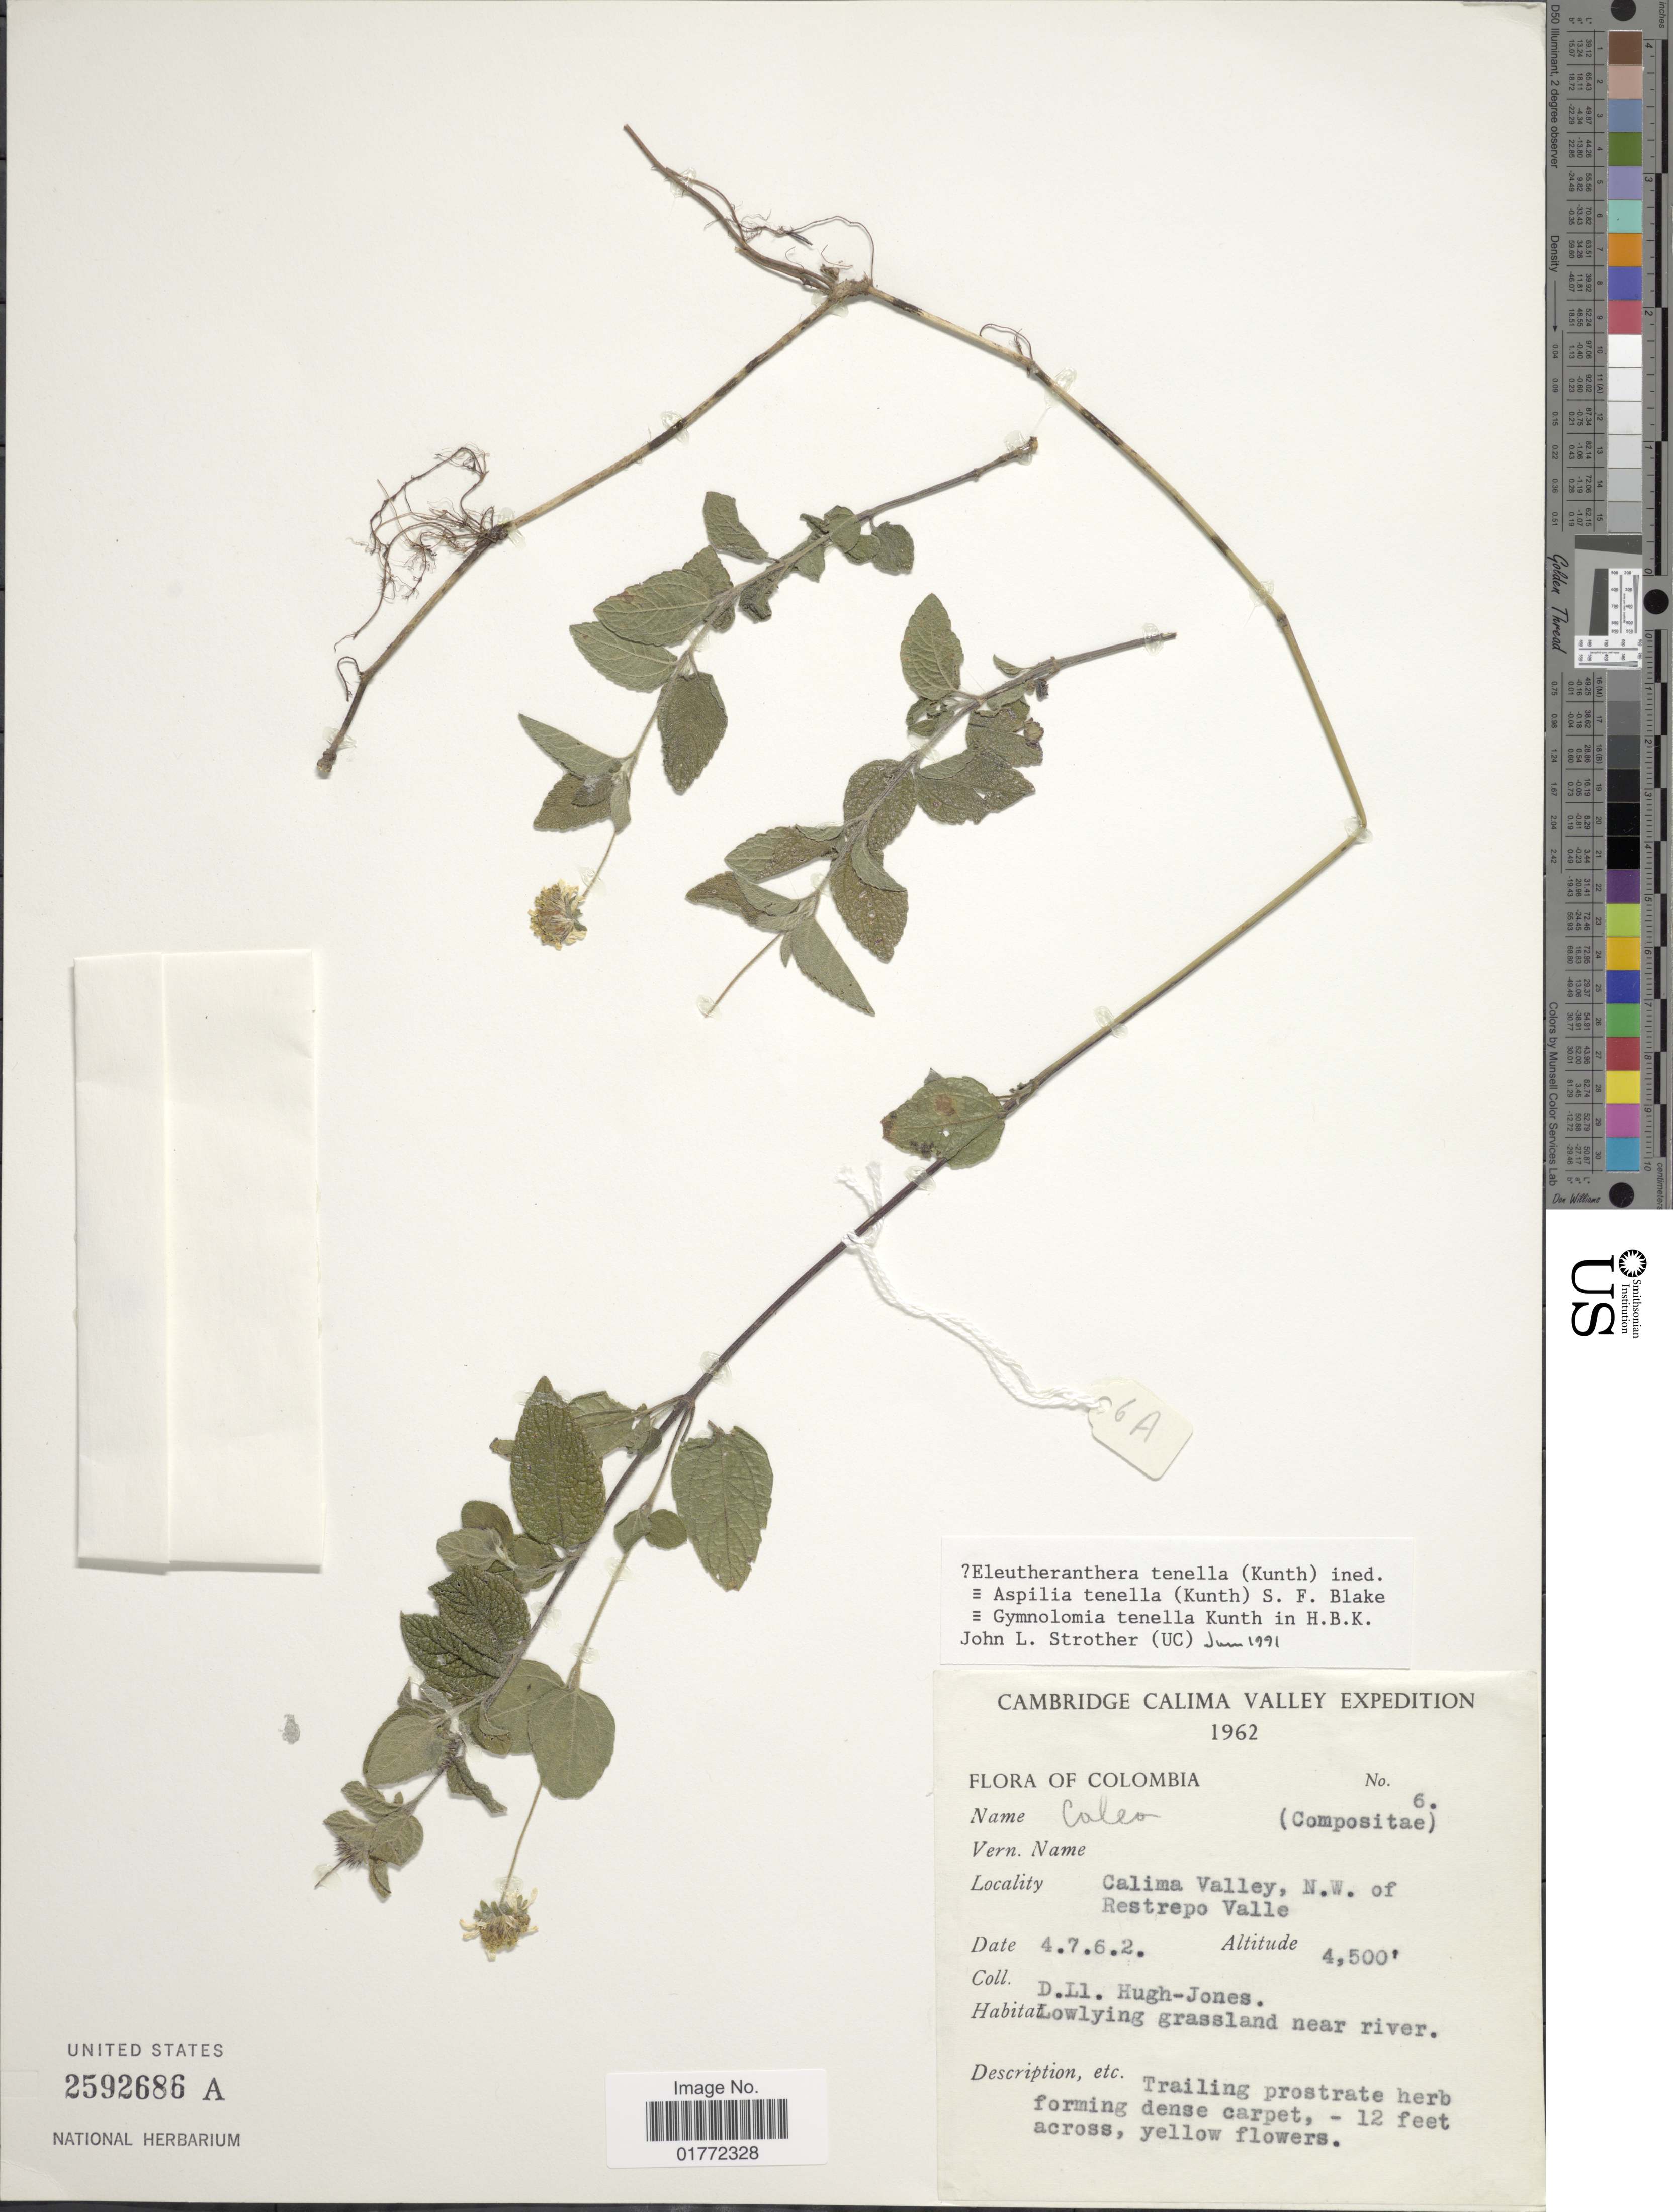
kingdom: Plantae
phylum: Tracheophyta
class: Magnoliopsida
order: Asterales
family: Asteraceae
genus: Eleutheranthera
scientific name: Eleutheranthera tenella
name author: (Kunth) H. Rob.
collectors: D. Hugh-Jones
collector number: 6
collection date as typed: Transcribed d/m/y: 4/7/62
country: Colombia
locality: Calima Valley, N. W. of Restrepo Valle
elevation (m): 1372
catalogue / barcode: US 2592686A